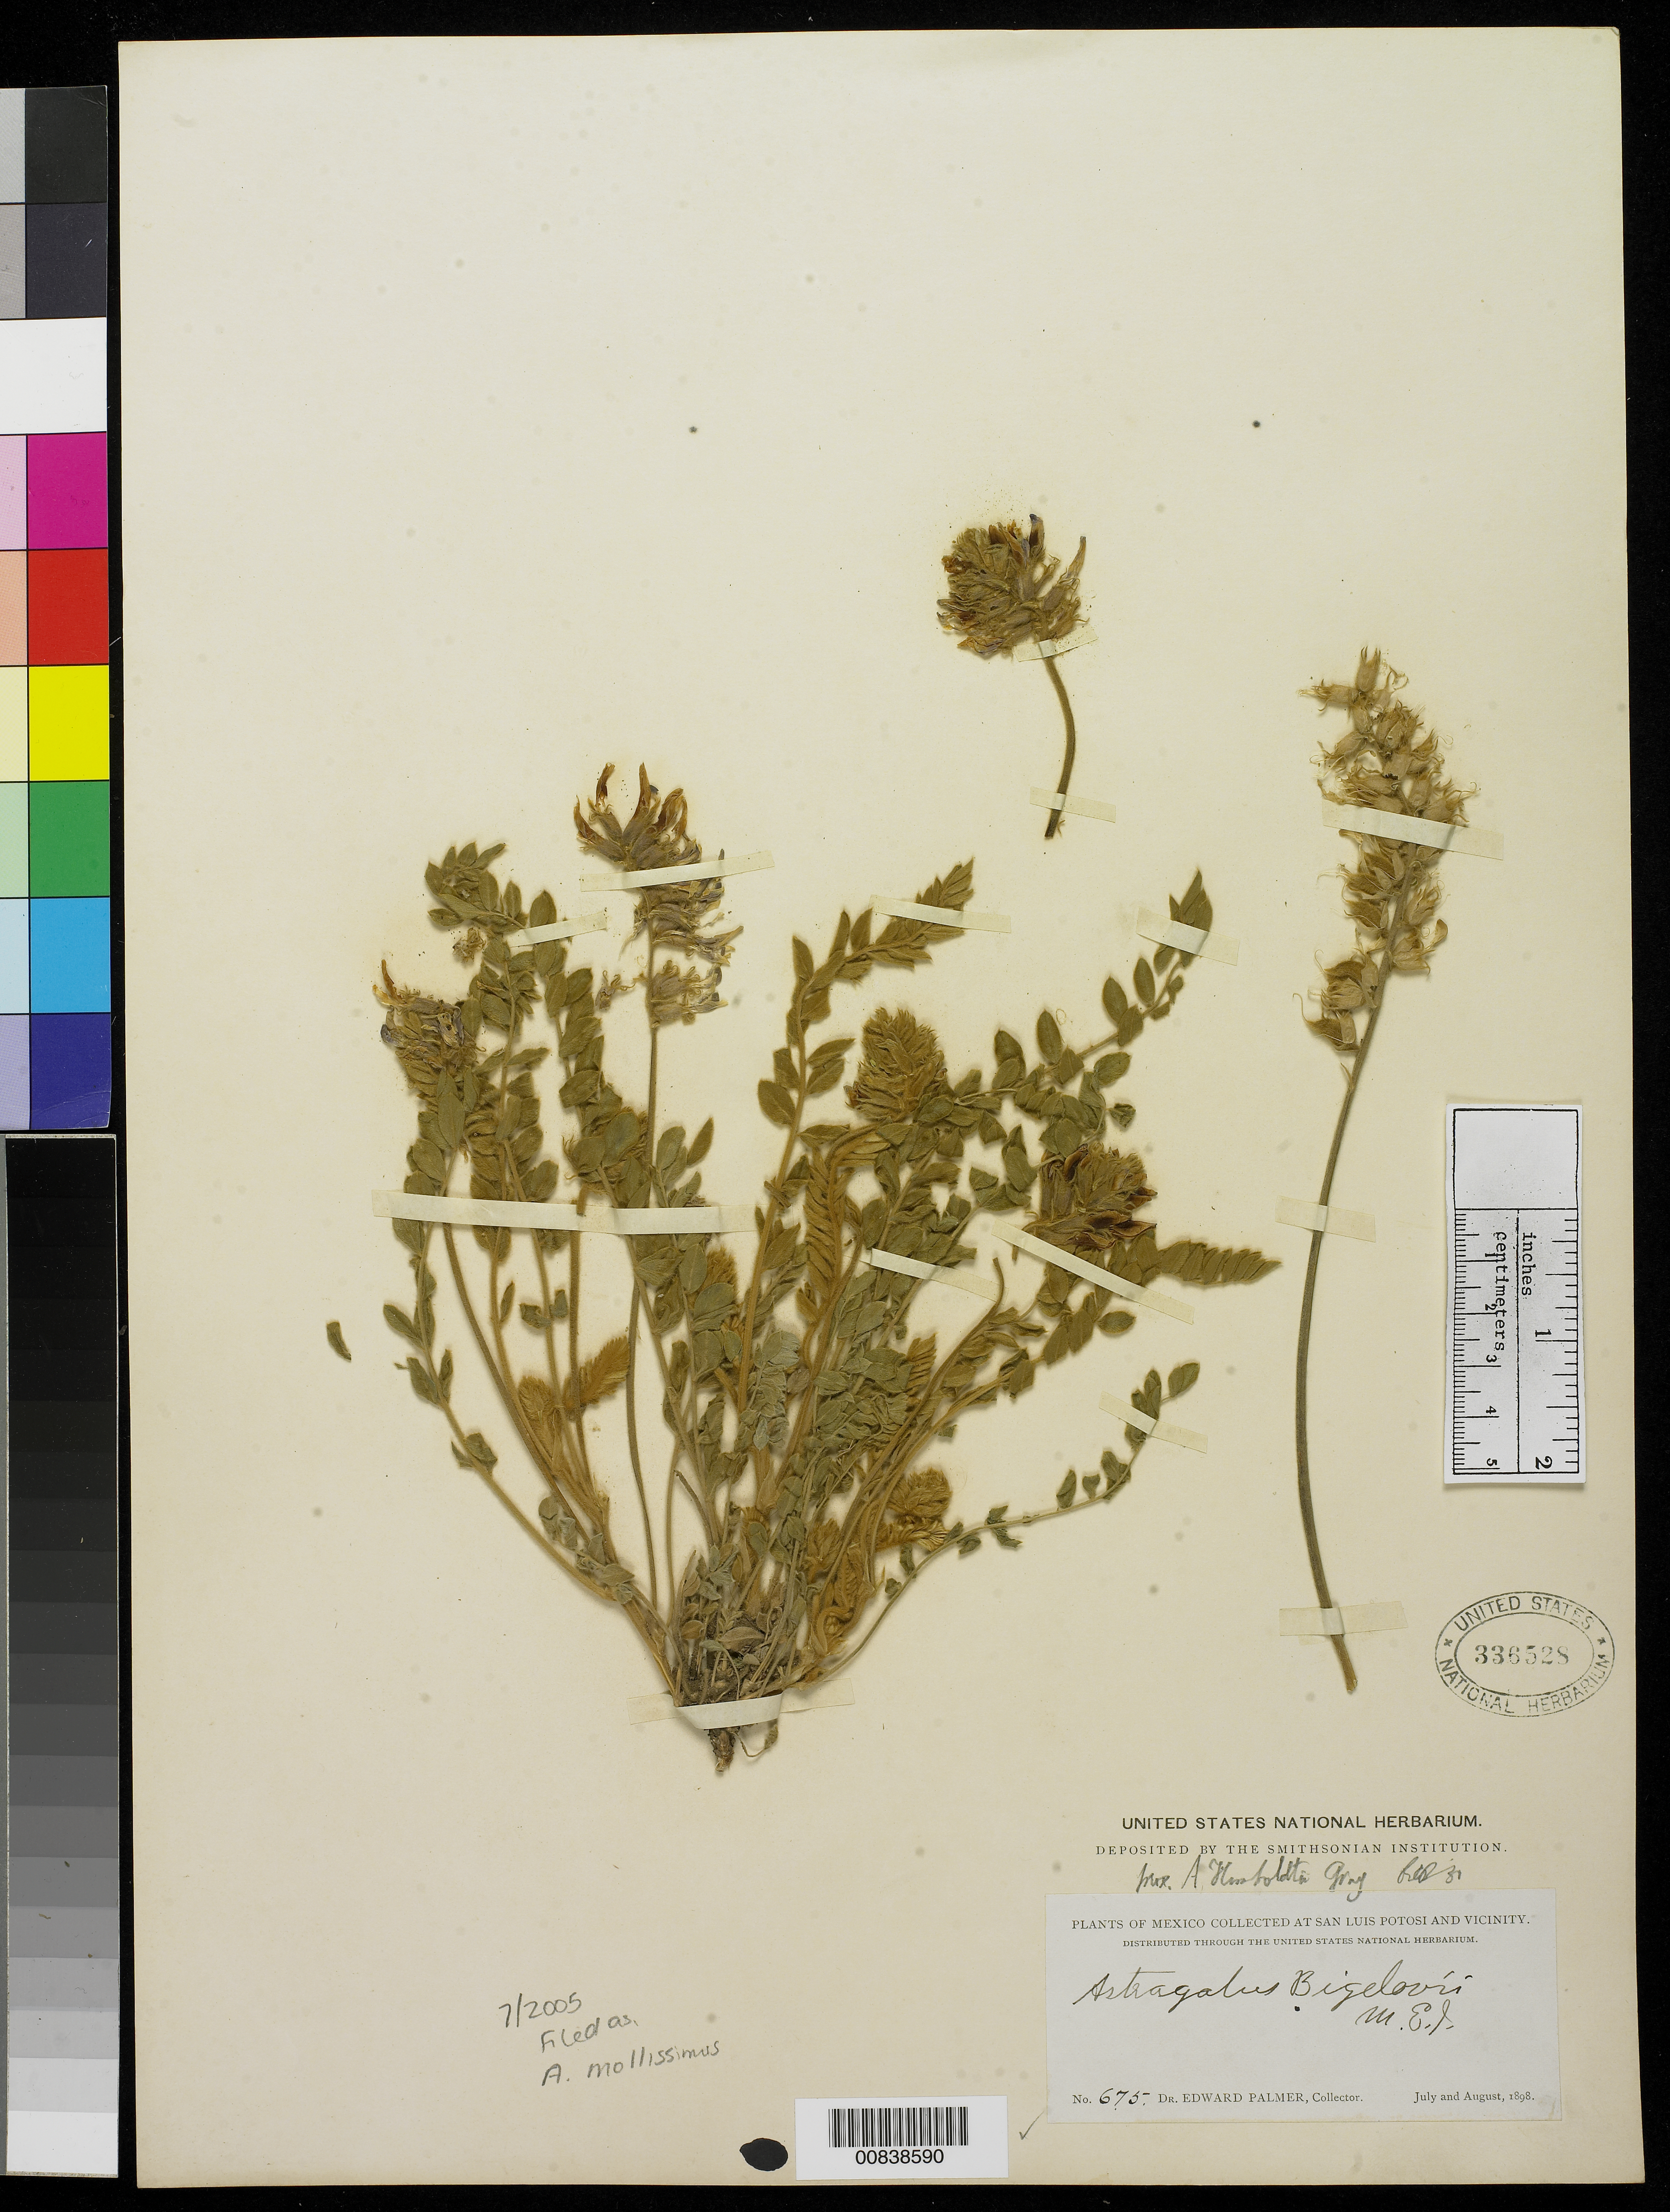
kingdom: Plantae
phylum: Tracheophyta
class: Magnoliopsida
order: Fabales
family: Fabaceae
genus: Astragalus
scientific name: Astragalus mollissimus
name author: Torr.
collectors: E. Palmer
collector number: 675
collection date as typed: Jul 1898 to -- Aug 1898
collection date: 1898-07/1898-08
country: Mexico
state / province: San Luis Potosí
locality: San Luis Potosí and vicinity.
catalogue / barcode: US 336528